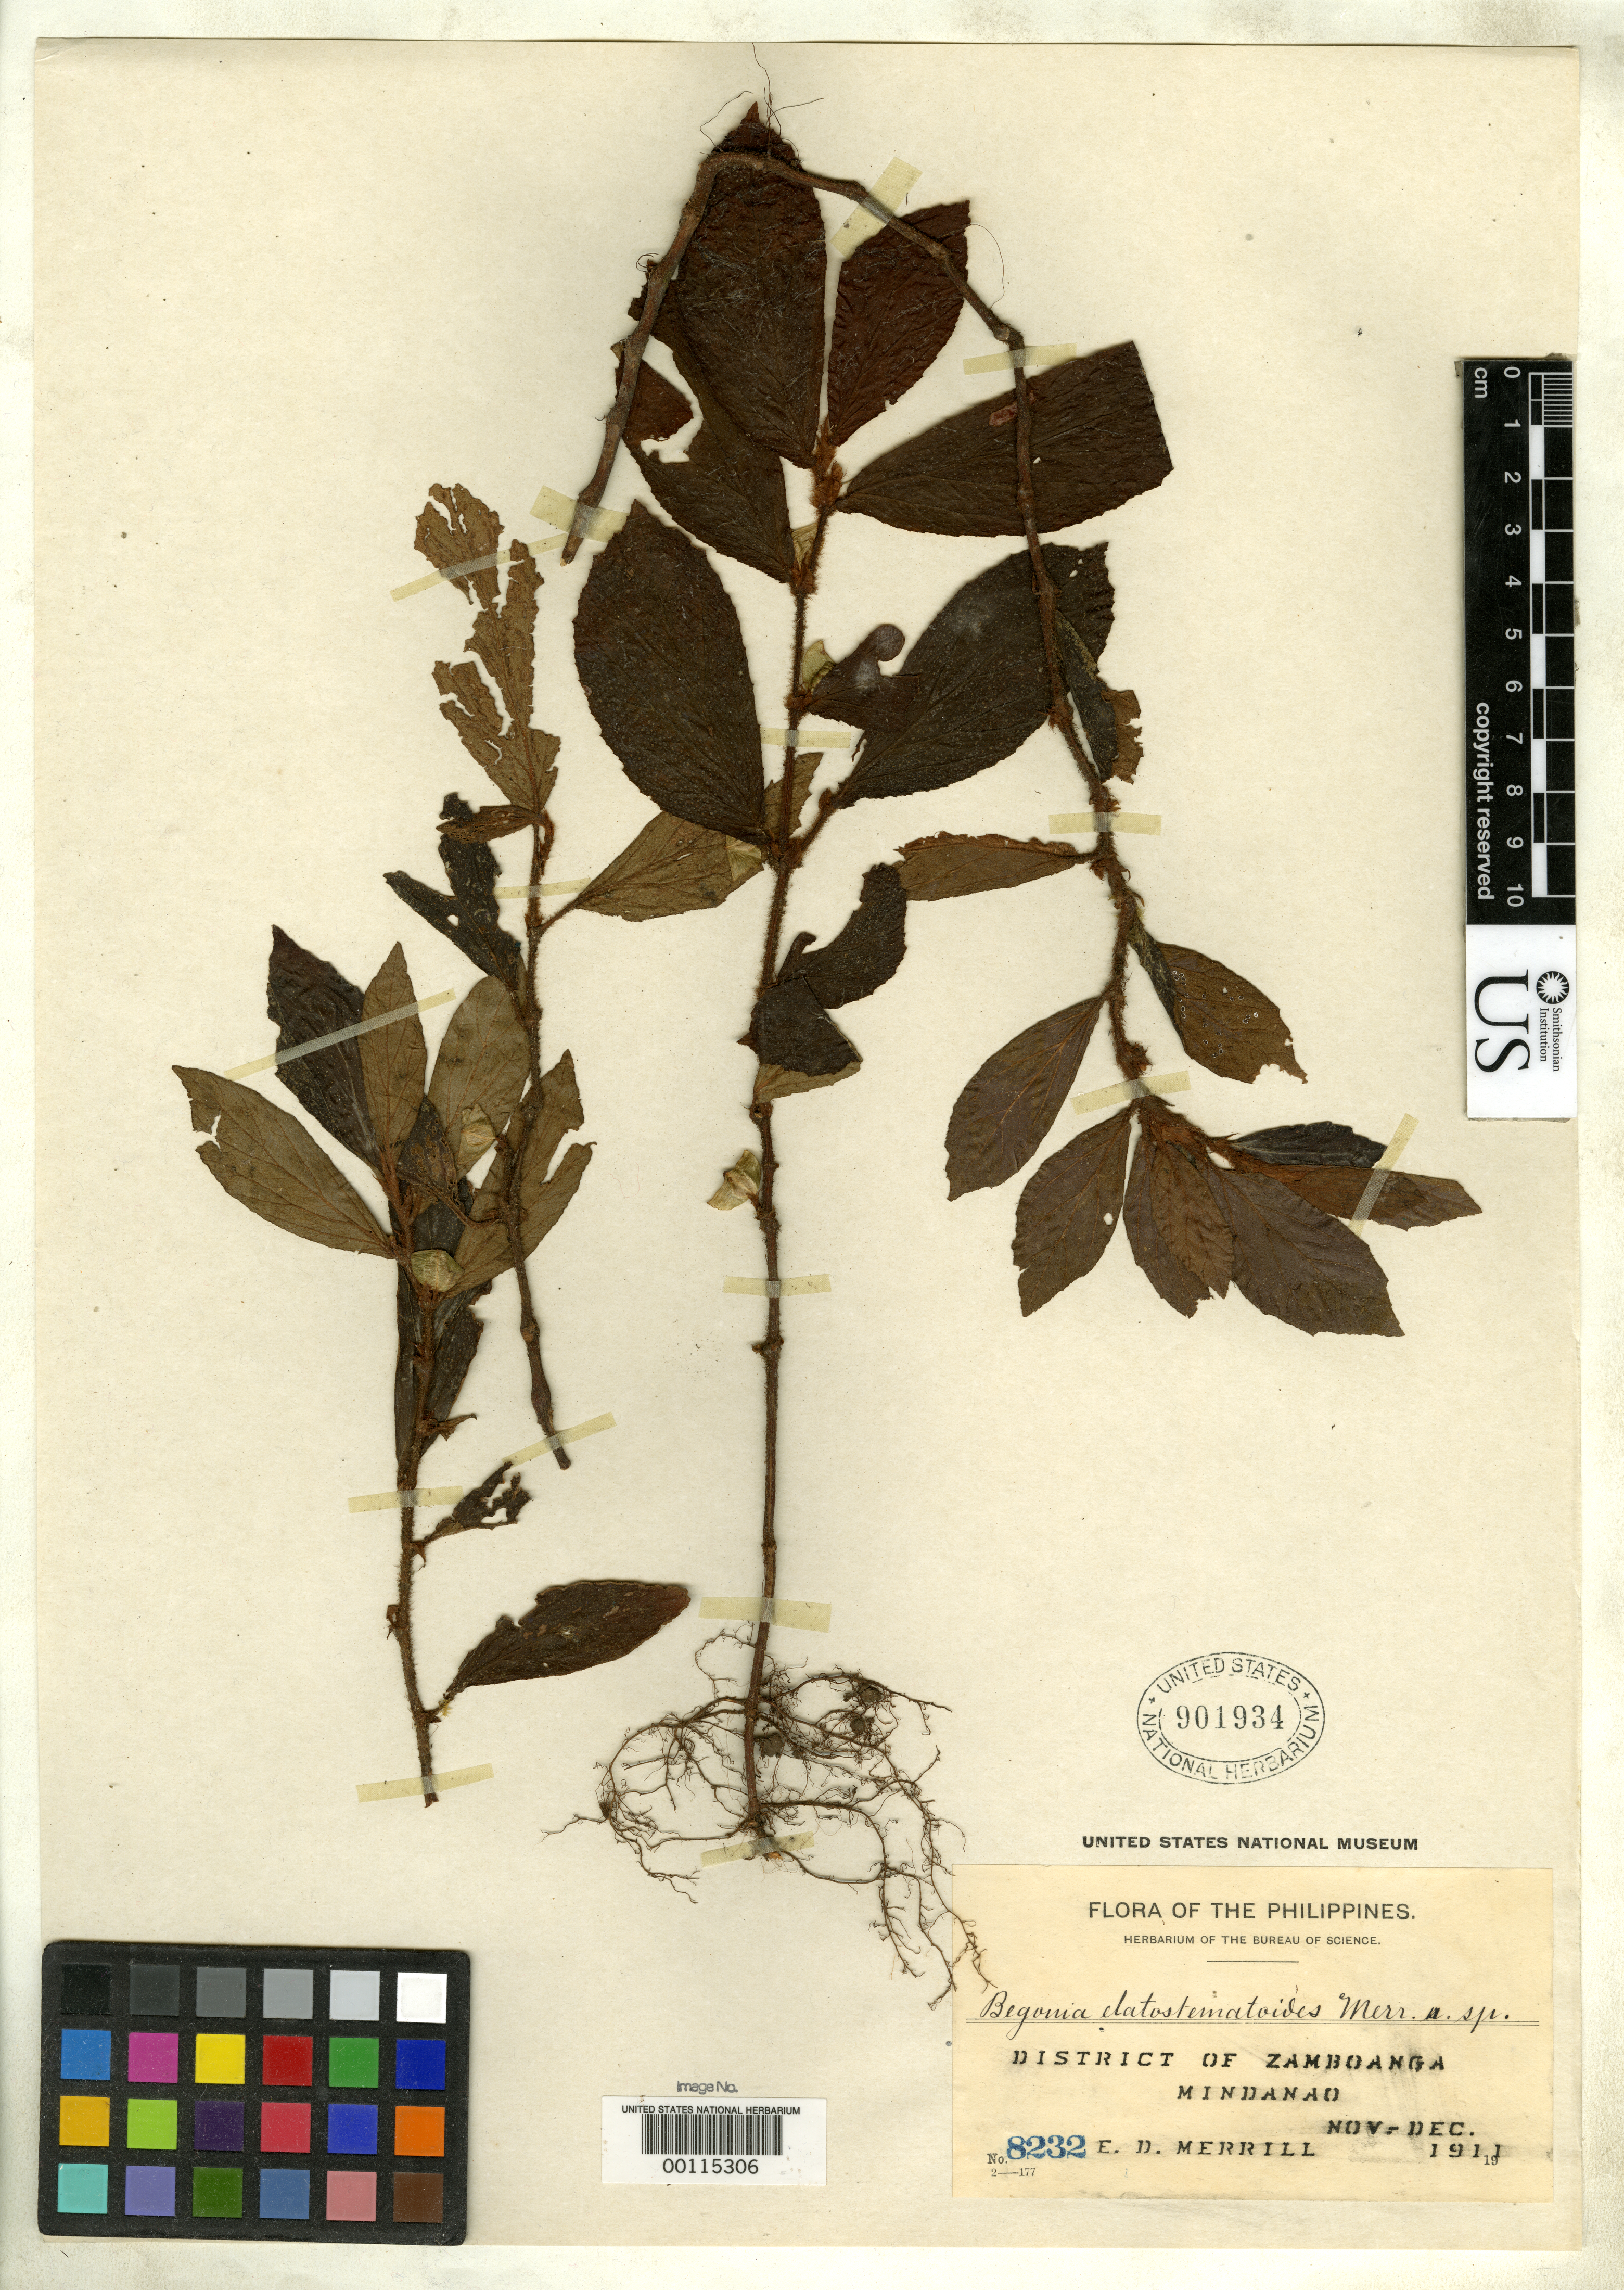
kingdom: Plantae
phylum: Tracheophyta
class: Magnoliopsida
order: Cucurbitales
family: Begoniaceae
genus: Begonia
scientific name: Begonia elatostematoides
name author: Merr.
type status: Isotype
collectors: E. D. Merrill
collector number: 8232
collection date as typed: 27 Nov 1911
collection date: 1911-11-27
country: Philippines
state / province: Zamboanga Peninsula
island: Mindanao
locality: Sax River Mountains, back of San Ramon.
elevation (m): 800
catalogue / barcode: US 901934